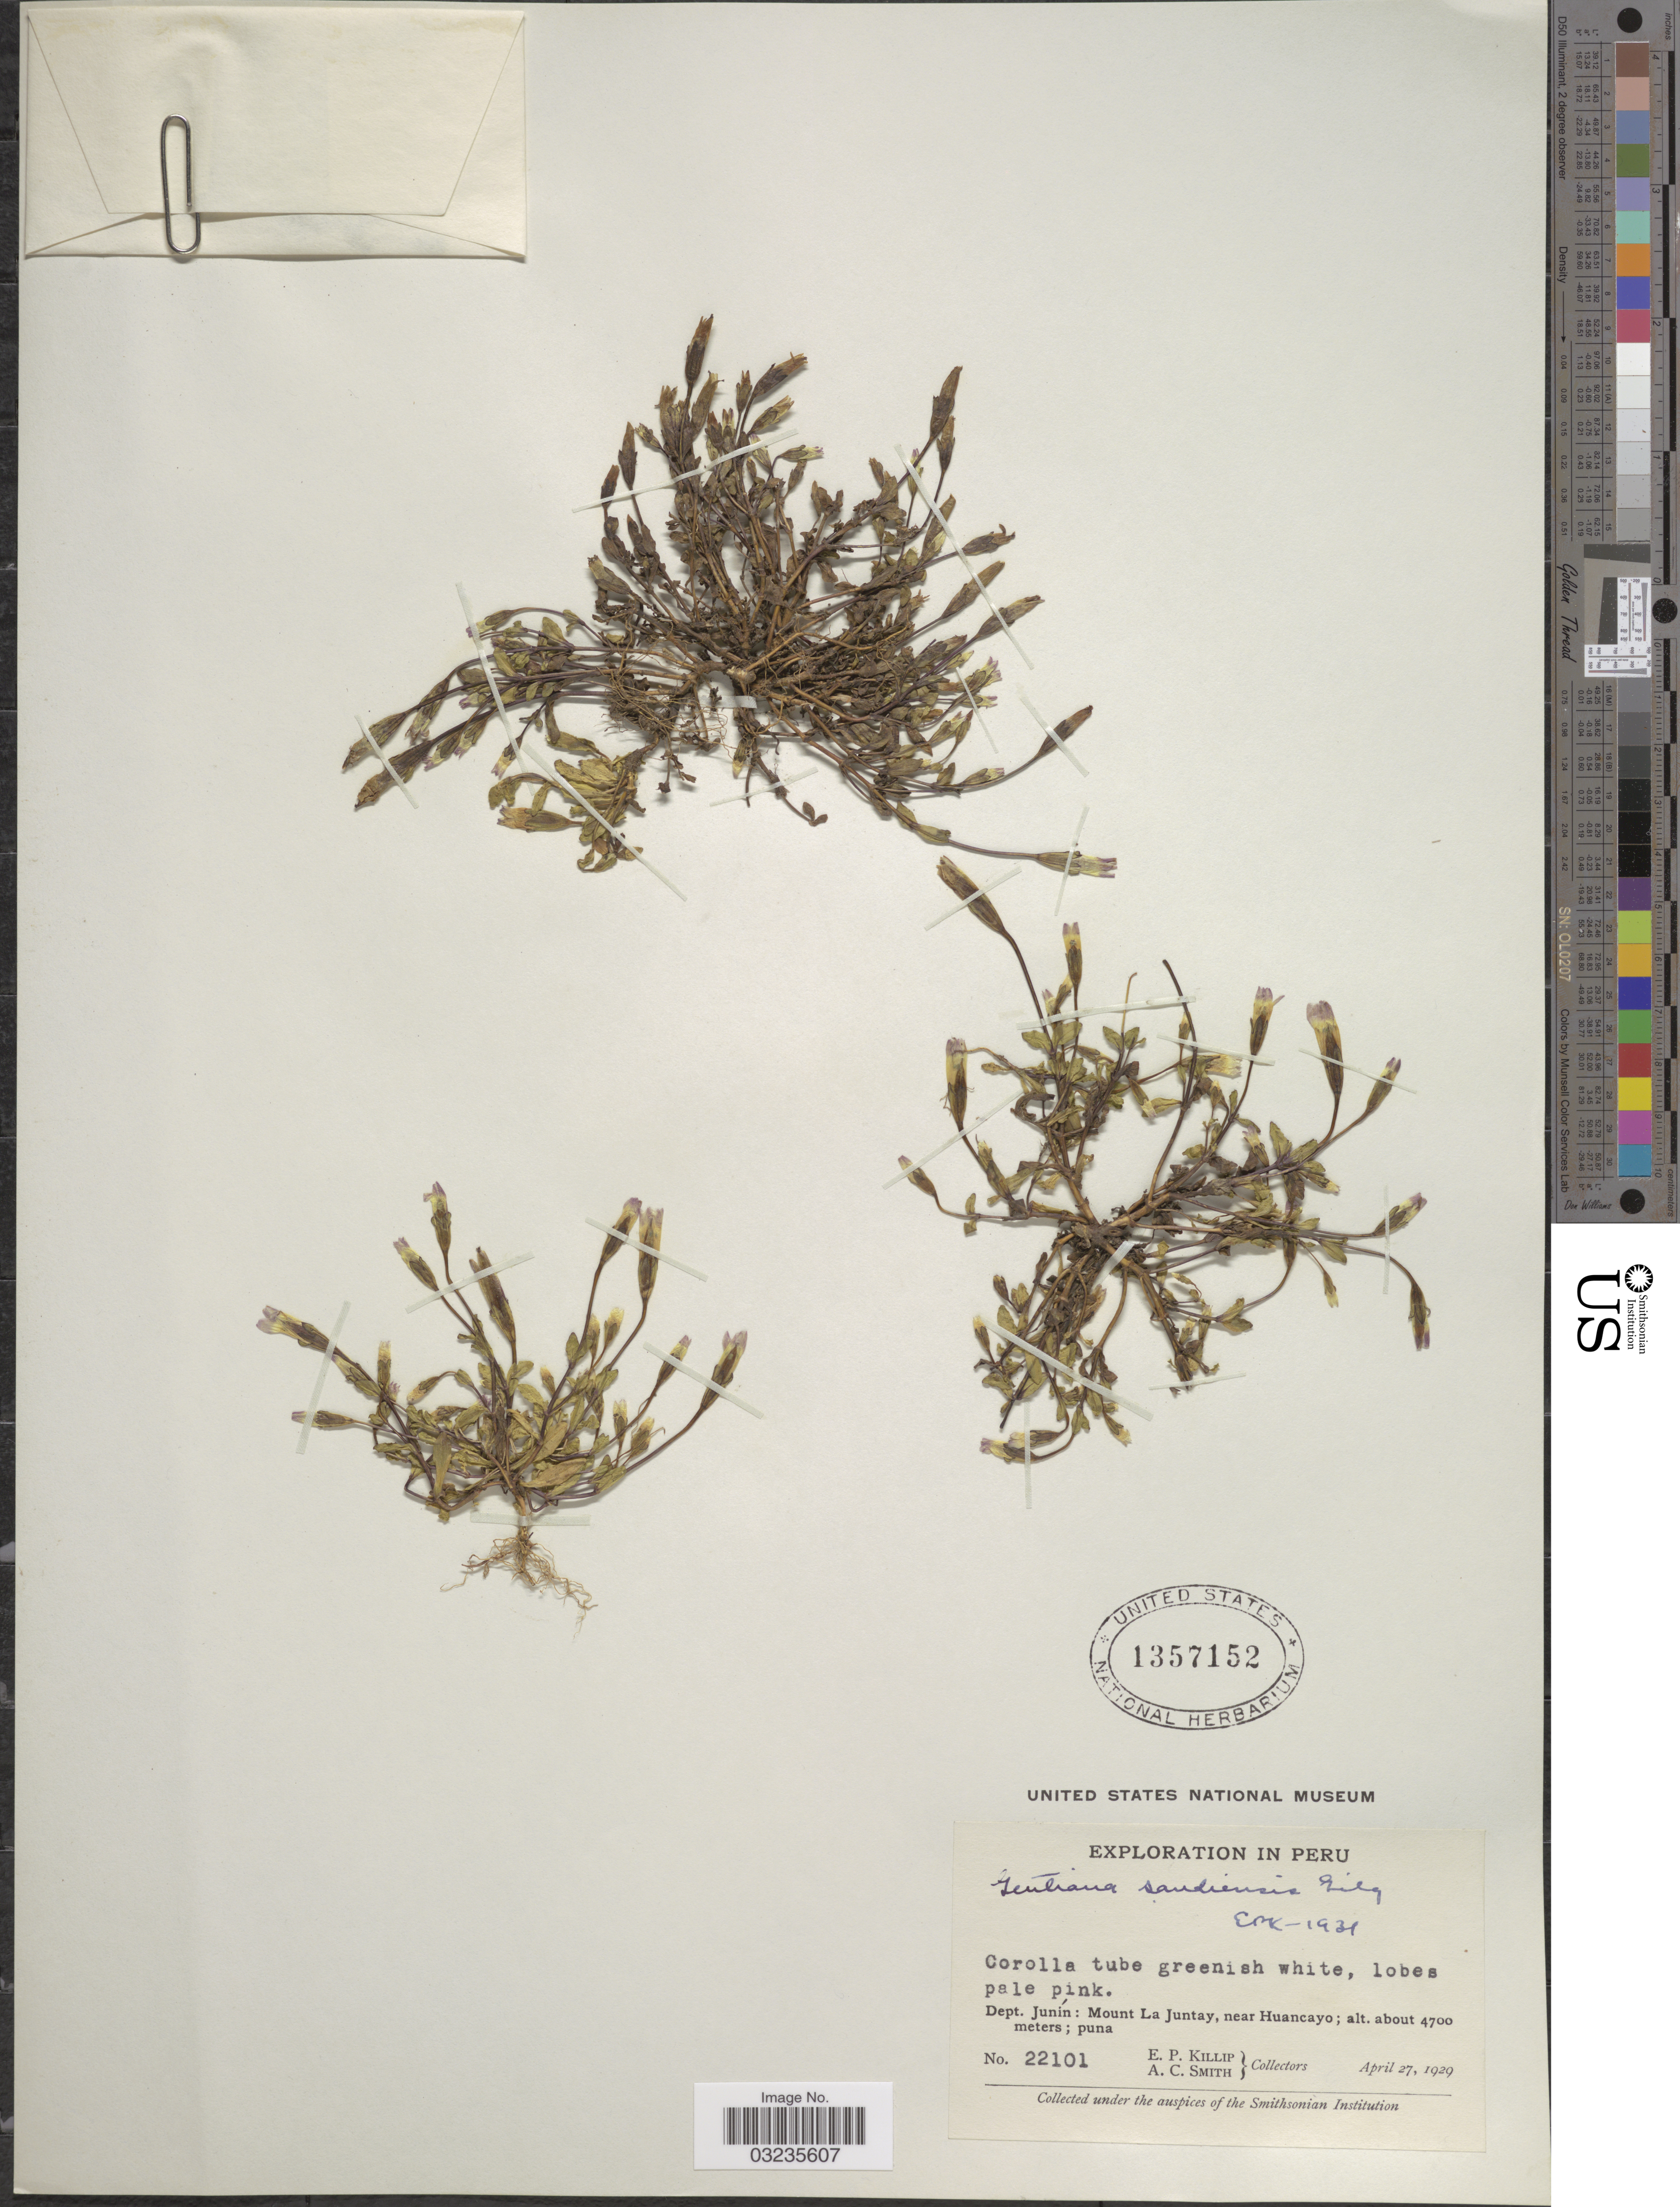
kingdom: Plantae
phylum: Tracheophyta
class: Magnoliopsida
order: Gentianales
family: Gentianaceae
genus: Gentiana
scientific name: Gentiana sandiensis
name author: Gilg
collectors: E. P. Killip & A. C. Smith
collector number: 22101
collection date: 1929-04-27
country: Peru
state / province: Junín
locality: Dept. Junín: Mount La Juntay, near Huancayo.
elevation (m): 4700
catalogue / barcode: US 1357152